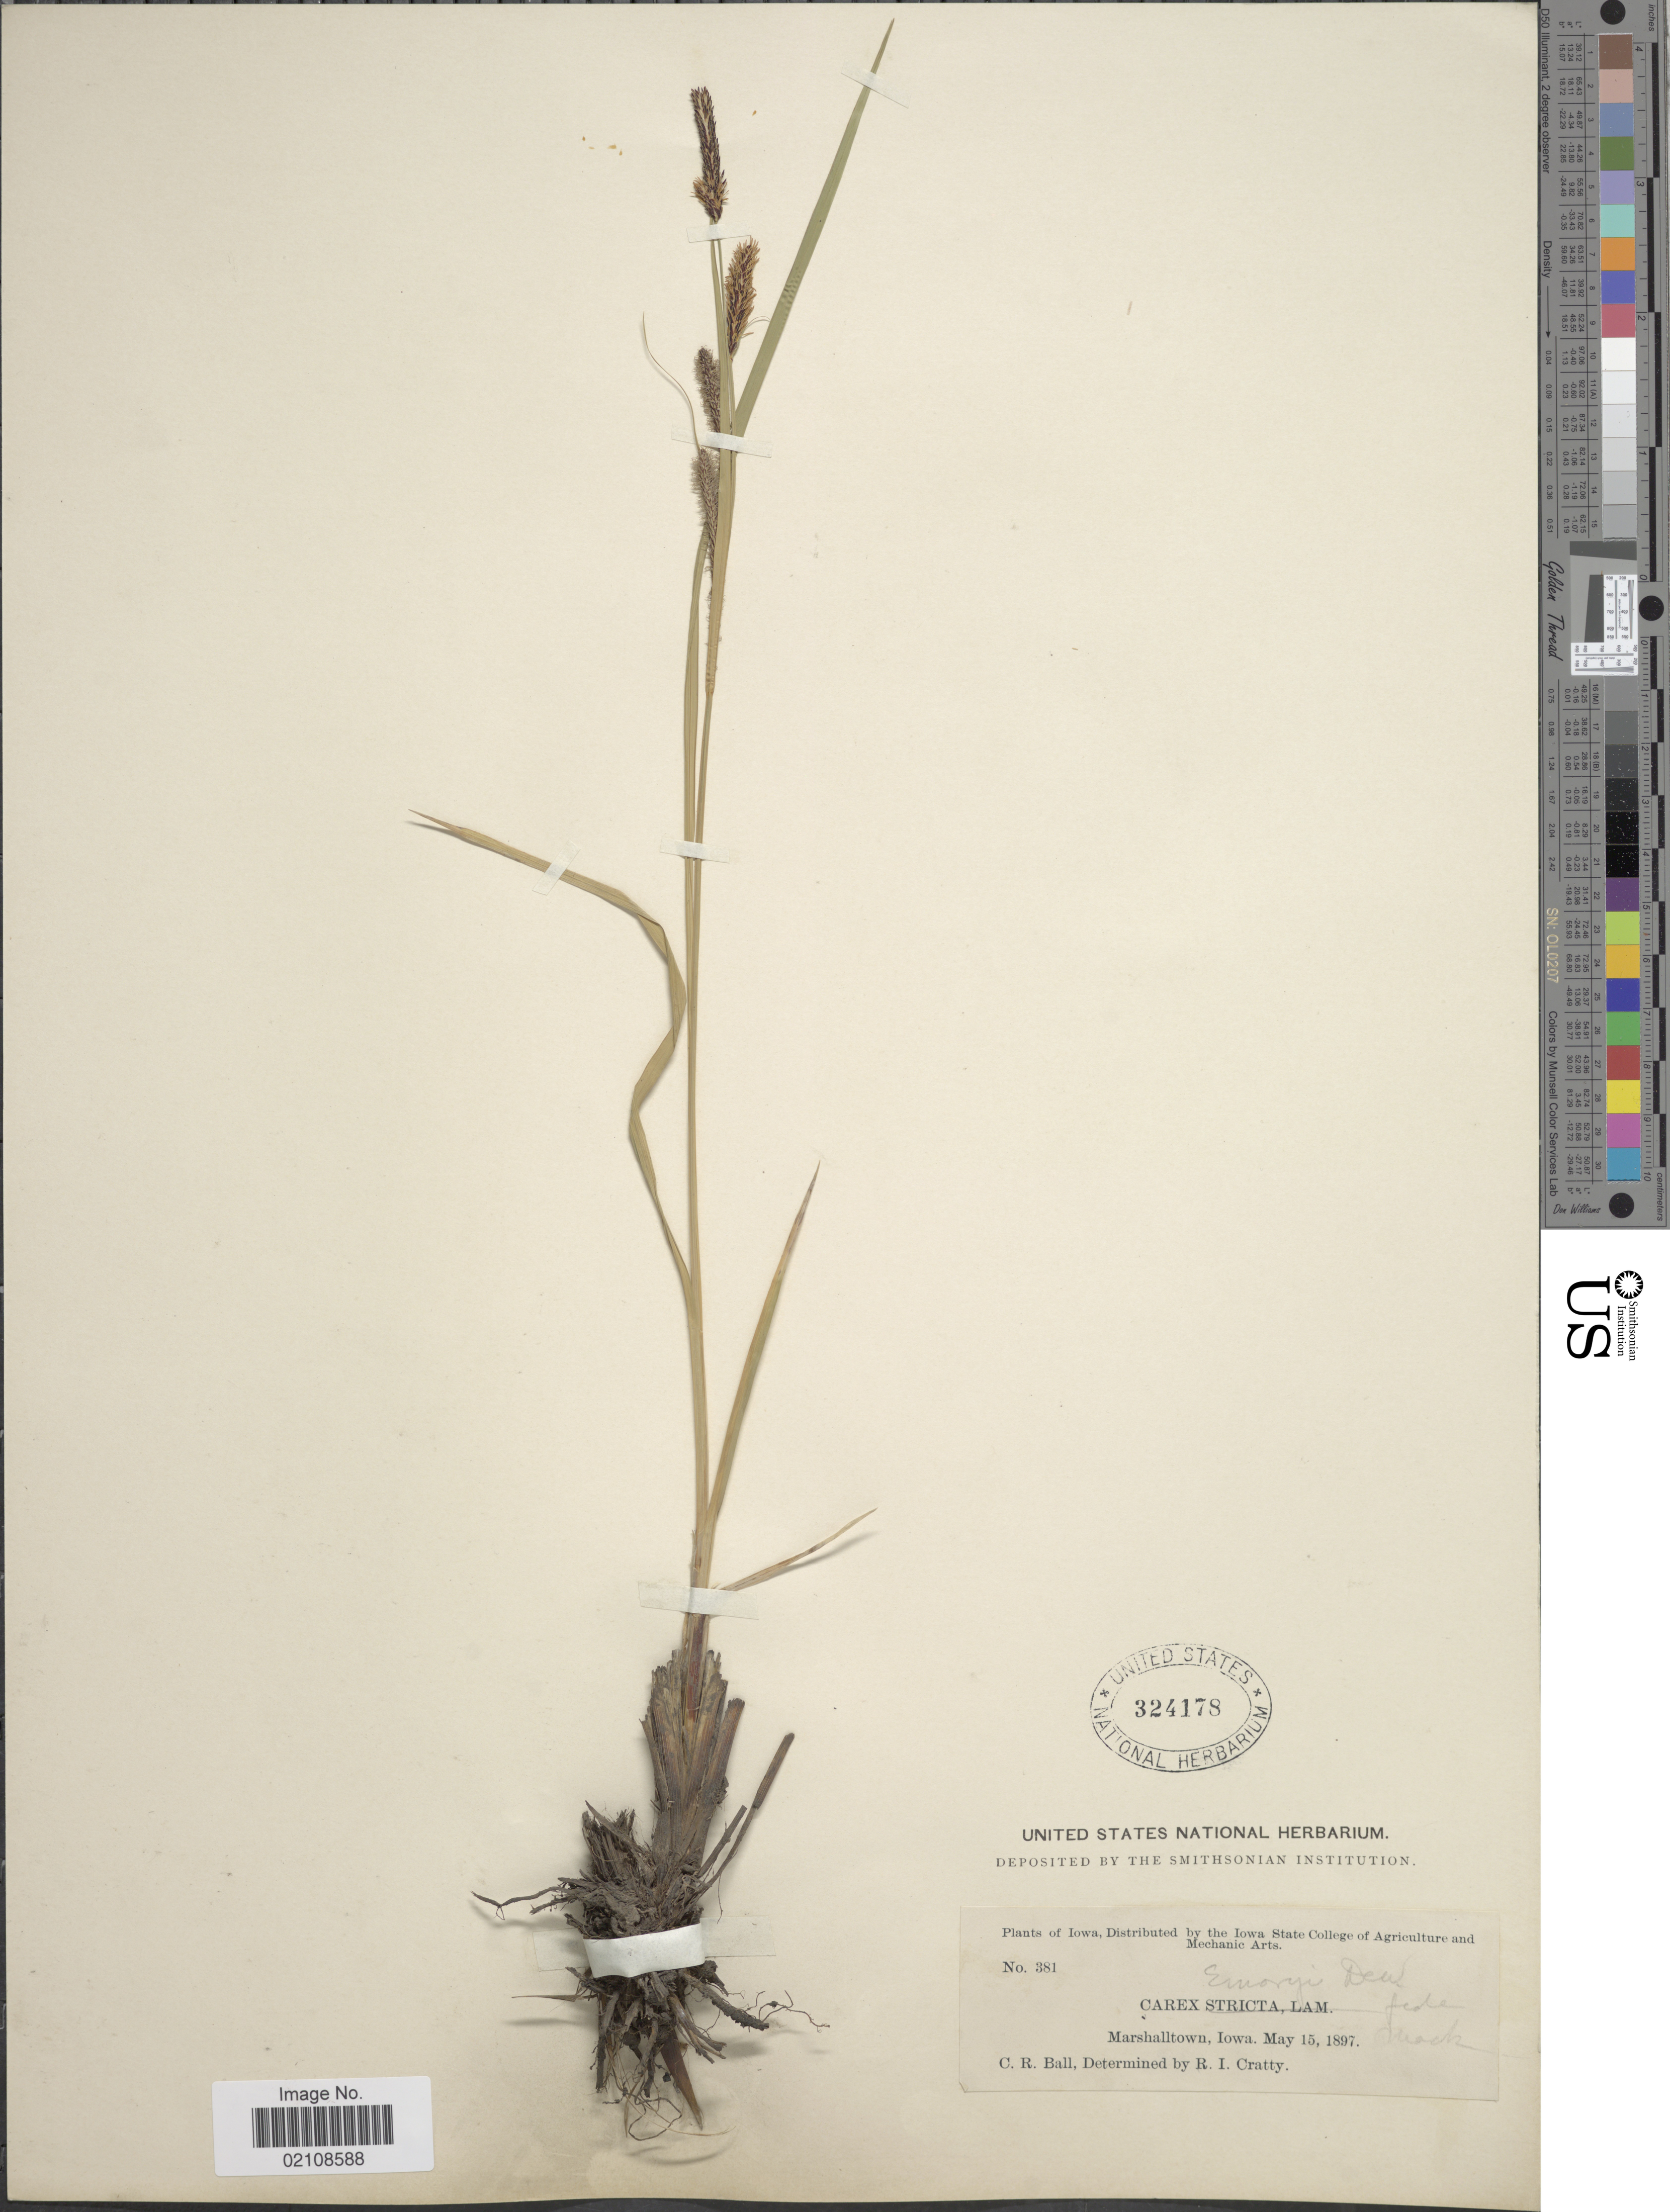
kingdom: Plantae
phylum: Tracheophyta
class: Liliopsida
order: Poales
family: Cyperaceae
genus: Carex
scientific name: Carex emoryi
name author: Dewey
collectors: C. R. Ball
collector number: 381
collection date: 1897-05-15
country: United States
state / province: Iowa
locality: Marshalltown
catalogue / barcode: US 324178